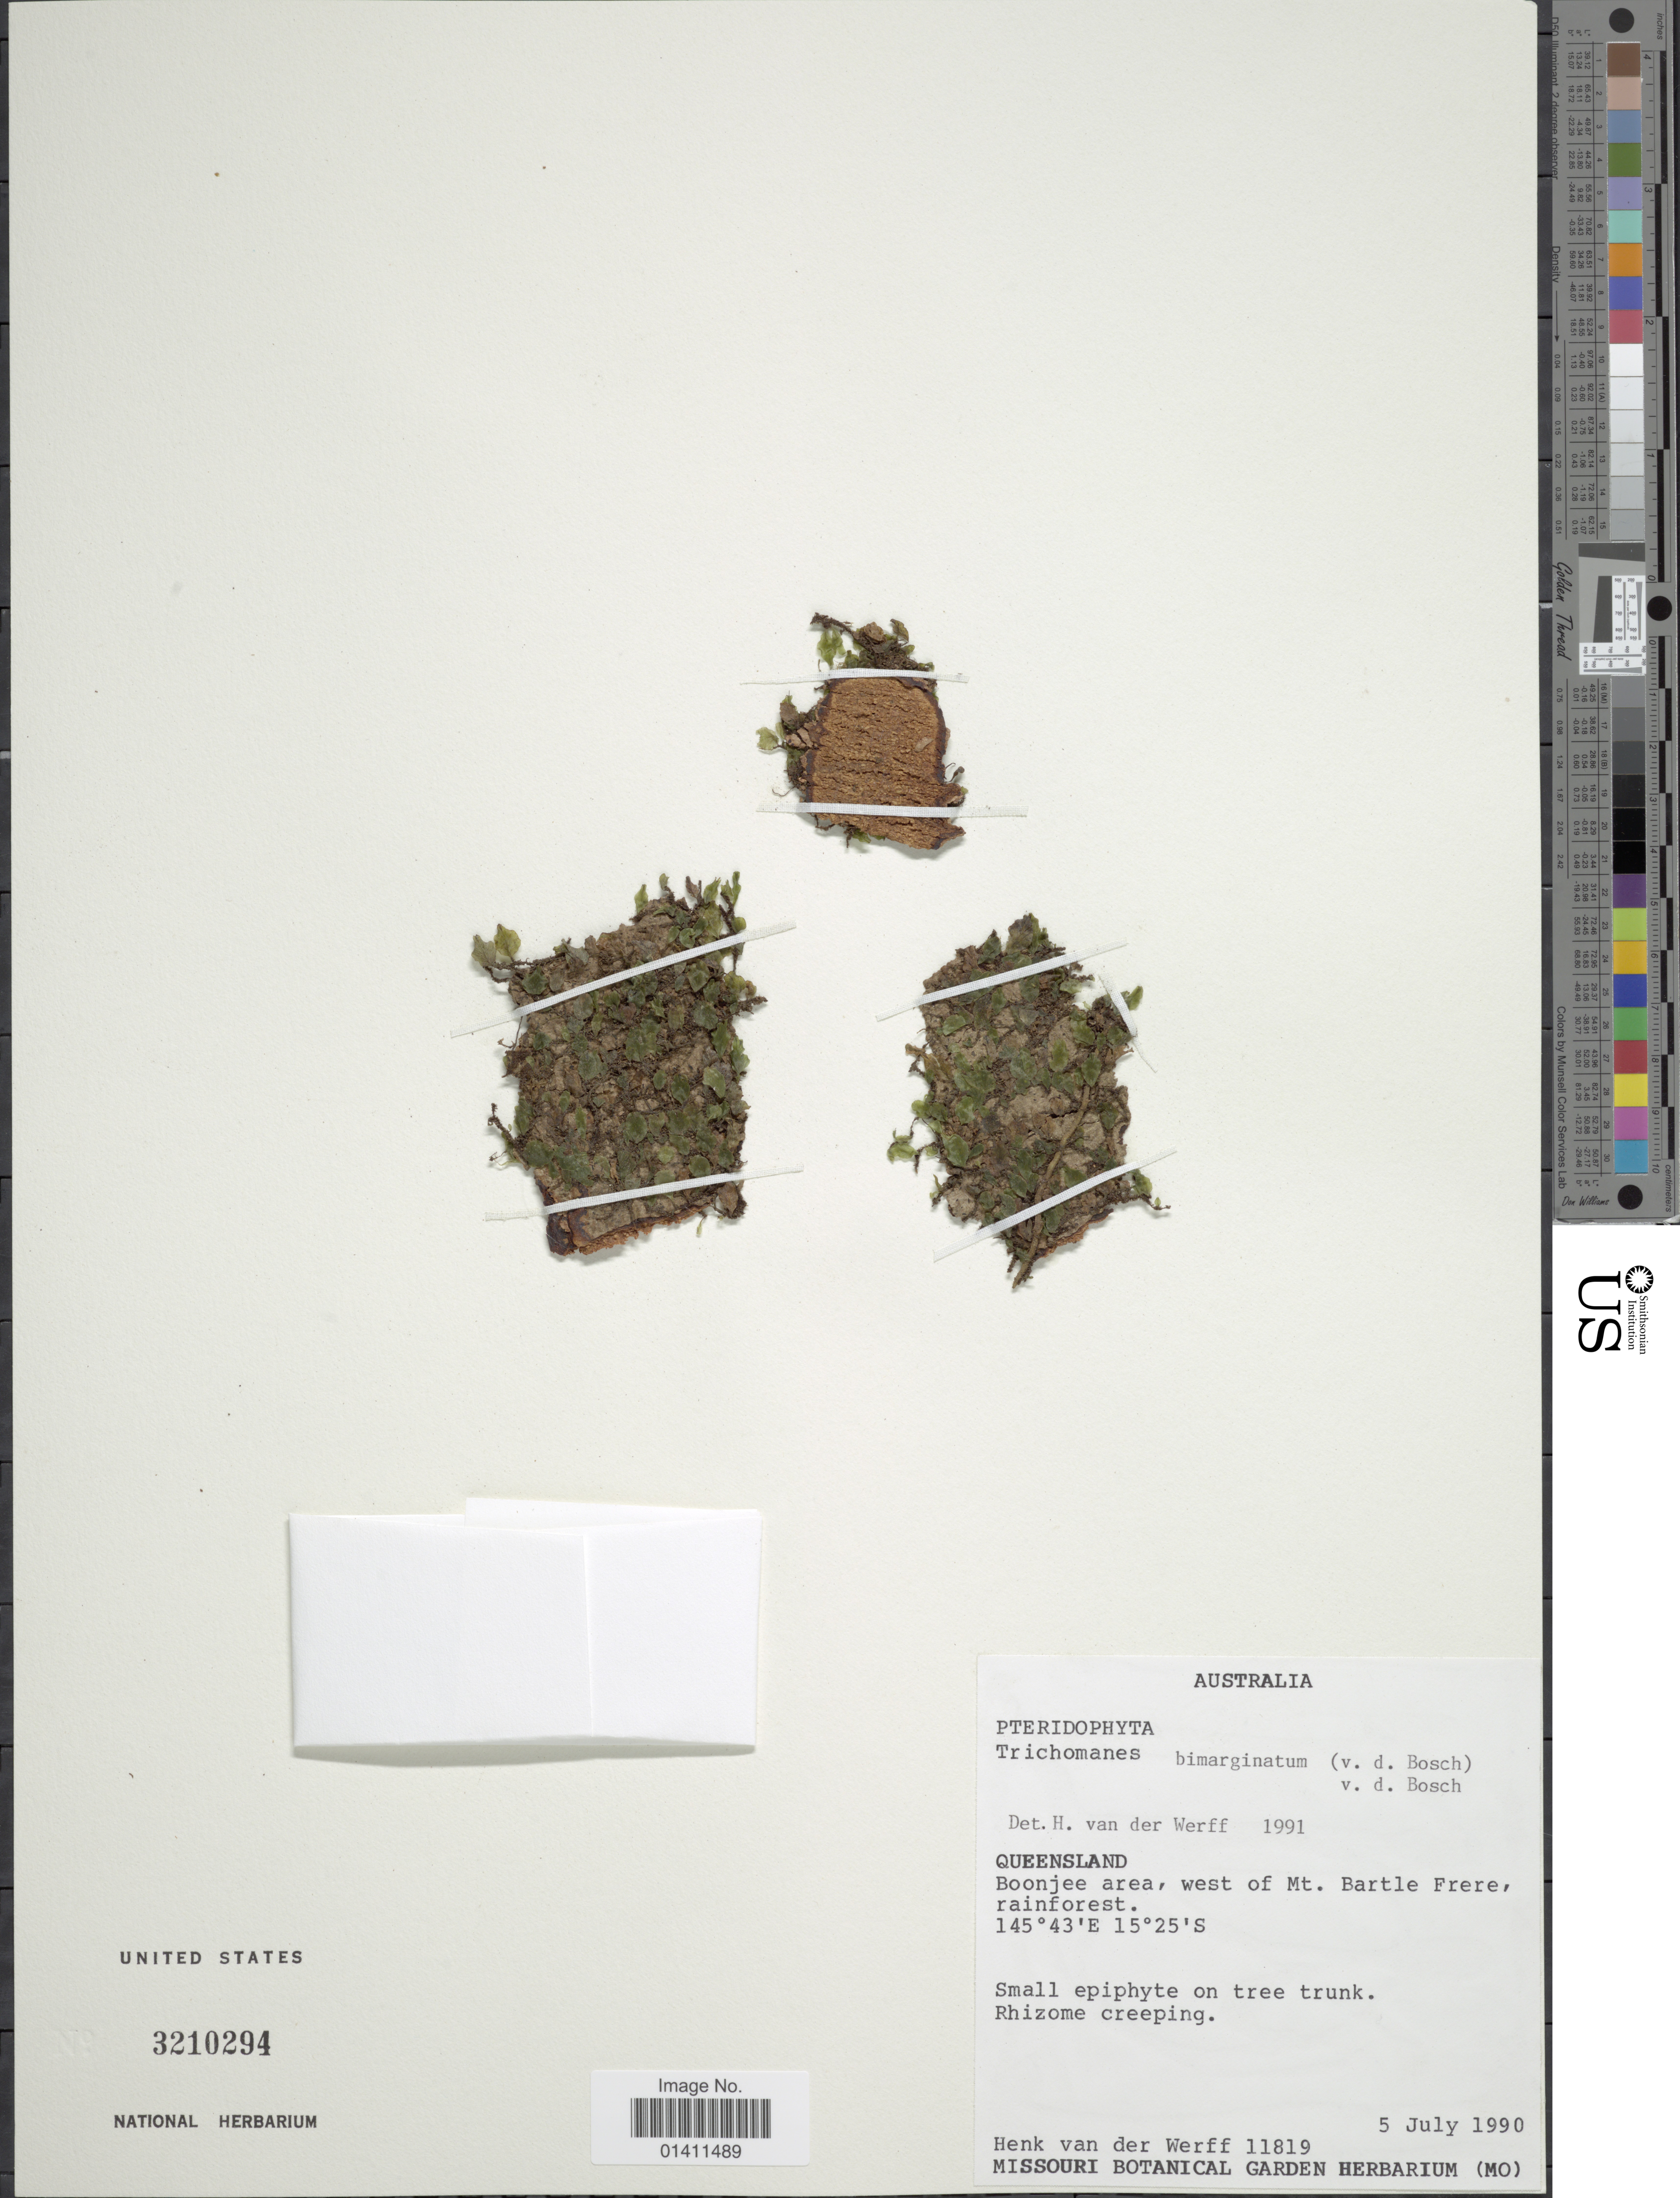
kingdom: Plantae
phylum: Tracheophyta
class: Polypodiopsida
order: Hymenophyllales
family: Hymenophyllaceae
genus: Didymoglossum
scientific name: Didymoglossum bimarginatum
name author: (Bosch) Ebihara & K. Iwats.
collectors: H. van der Werff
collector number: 11819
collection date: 1990-07-05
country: Australia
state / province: Queensland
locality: Boonjee area, west of Mt. Bartle Frere.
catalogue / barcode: US 3210294